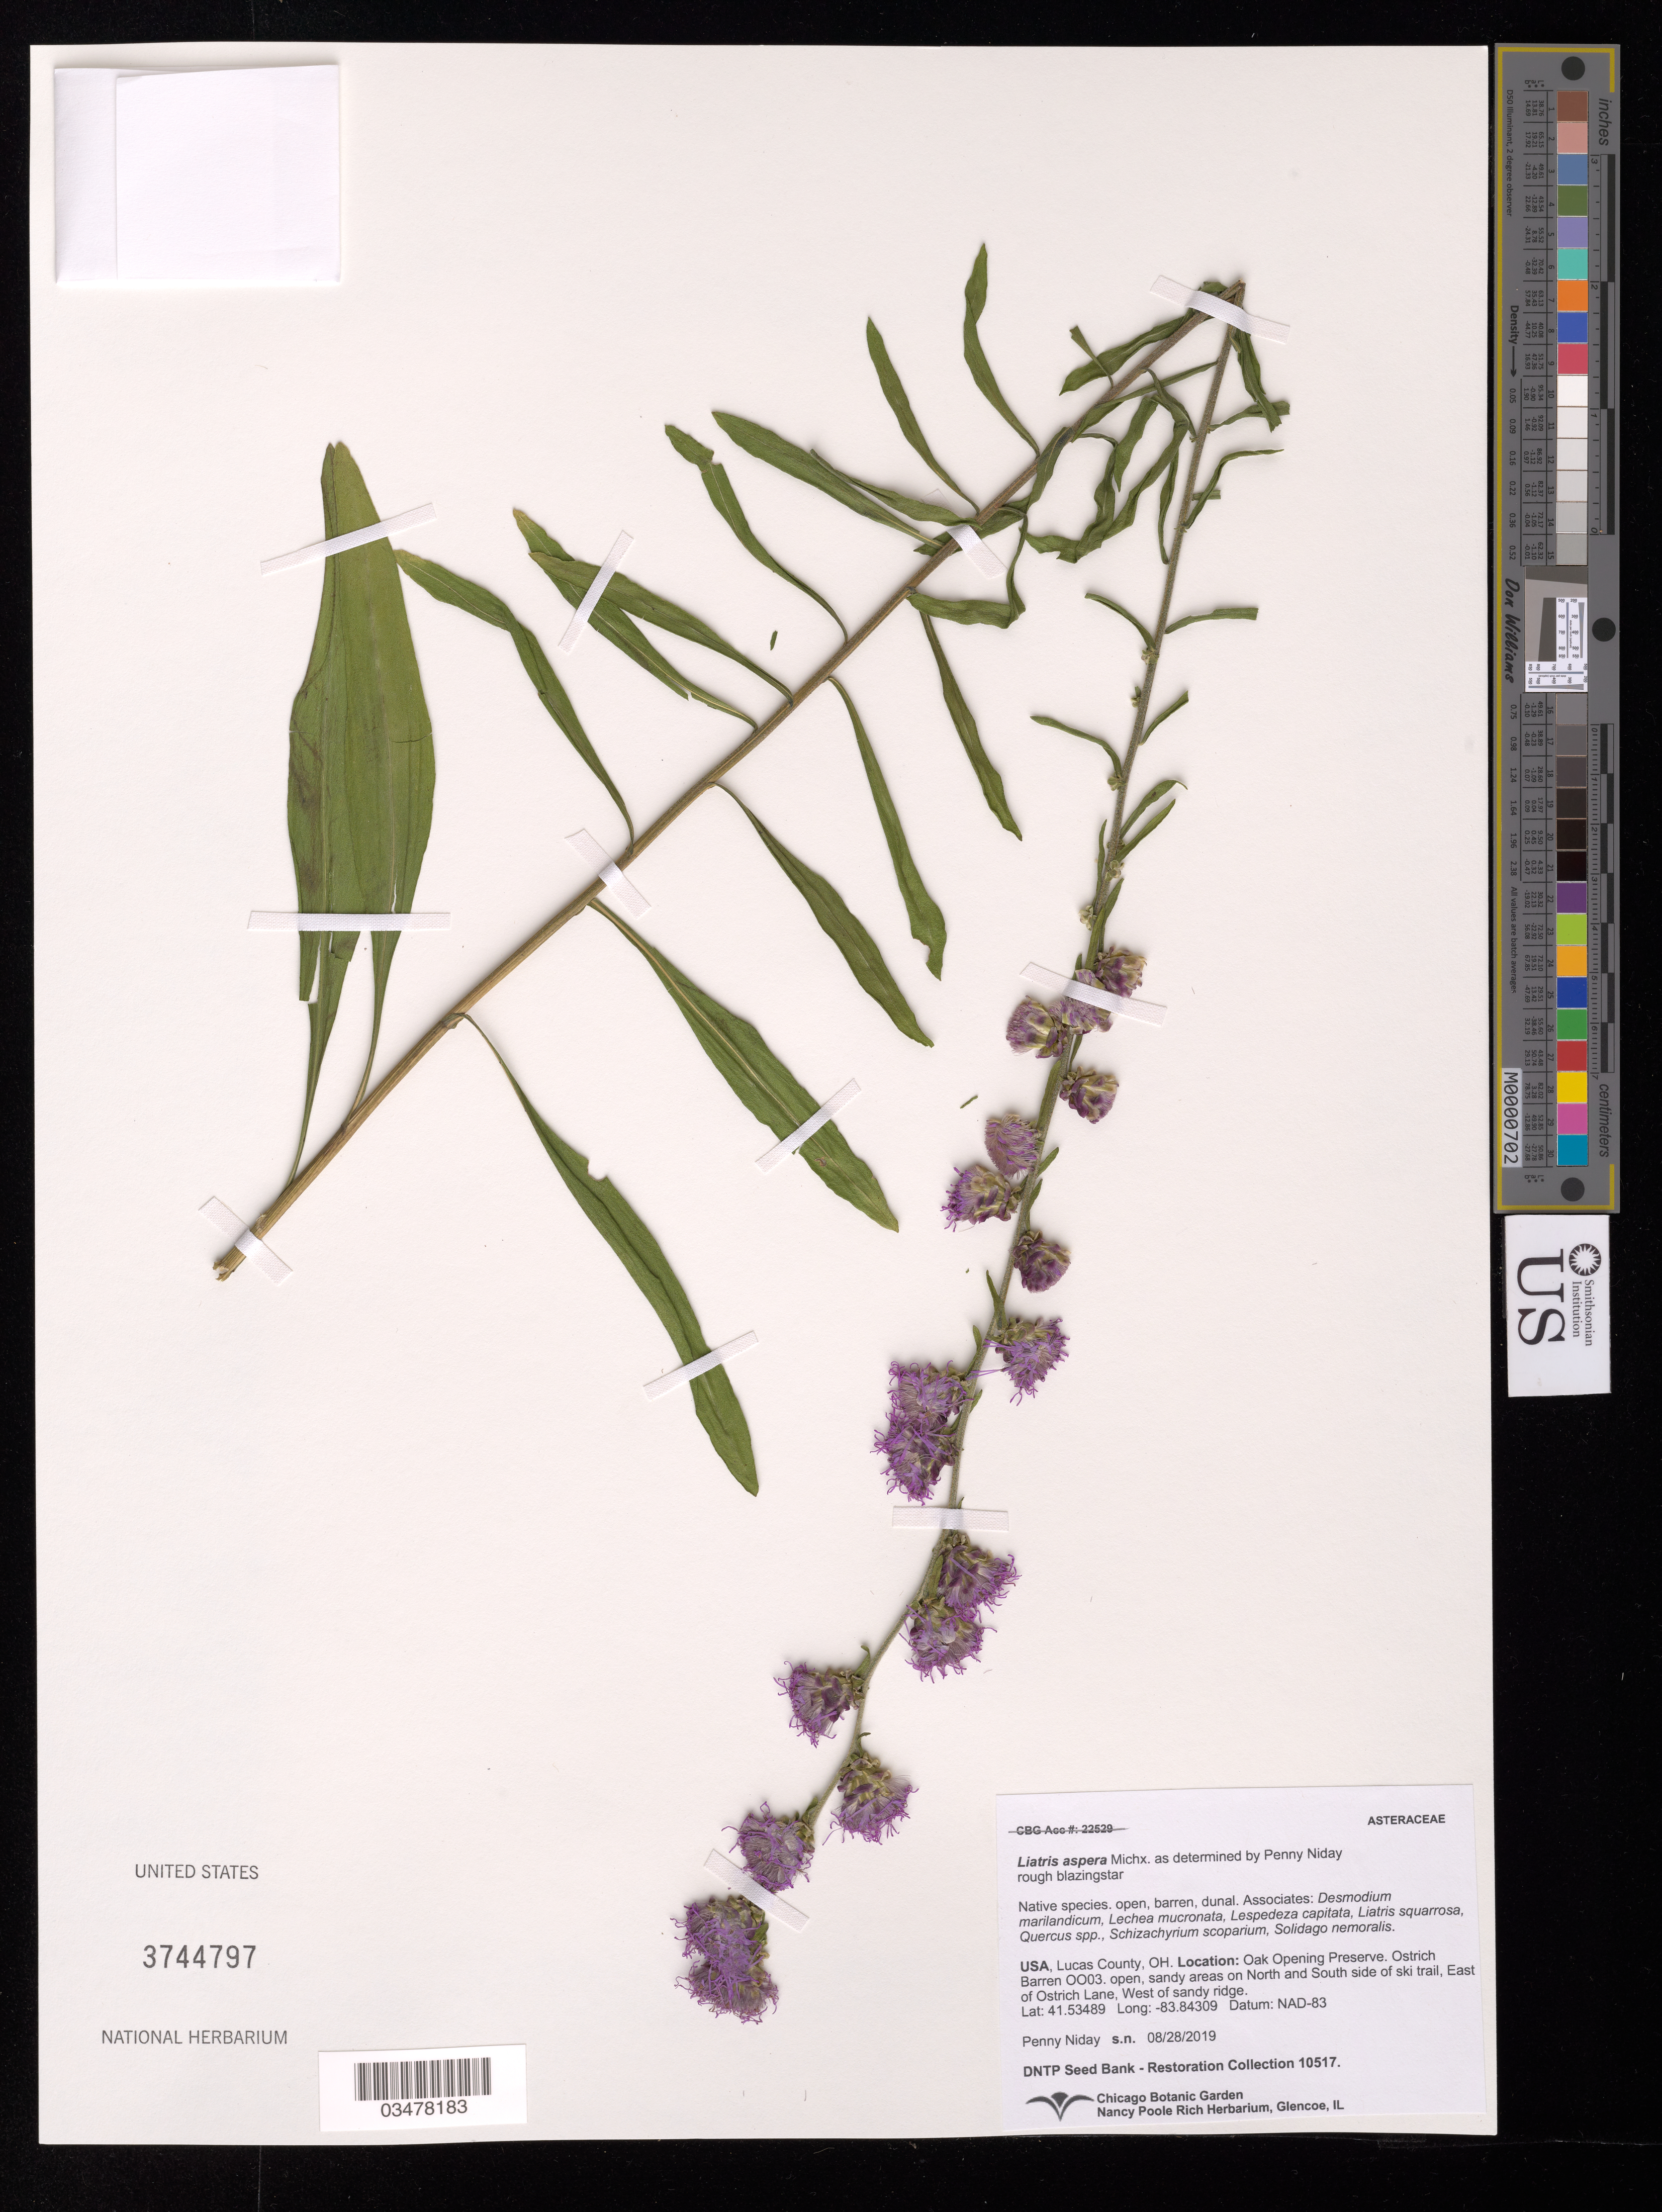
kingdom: Plantae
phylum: Tracheophyta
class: Magnoliopsida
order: Asterales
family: Asteraceae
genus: Liatris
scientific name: Liatris aspera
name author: Michx.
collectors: P. Niday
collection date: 2019-08-28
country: United States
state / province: Ohio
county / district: Lucas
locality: Oak Opening Preserve. Ostrich Barren OO03, open, sandy areas on North and South side of ski trail, East of Ostrich Lane, West of sandy ridge.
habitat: Open, barren, dunal. With Lechea mucronata, Lespedeza capitata, Quercus sp., etc.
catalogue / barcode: US 3744797